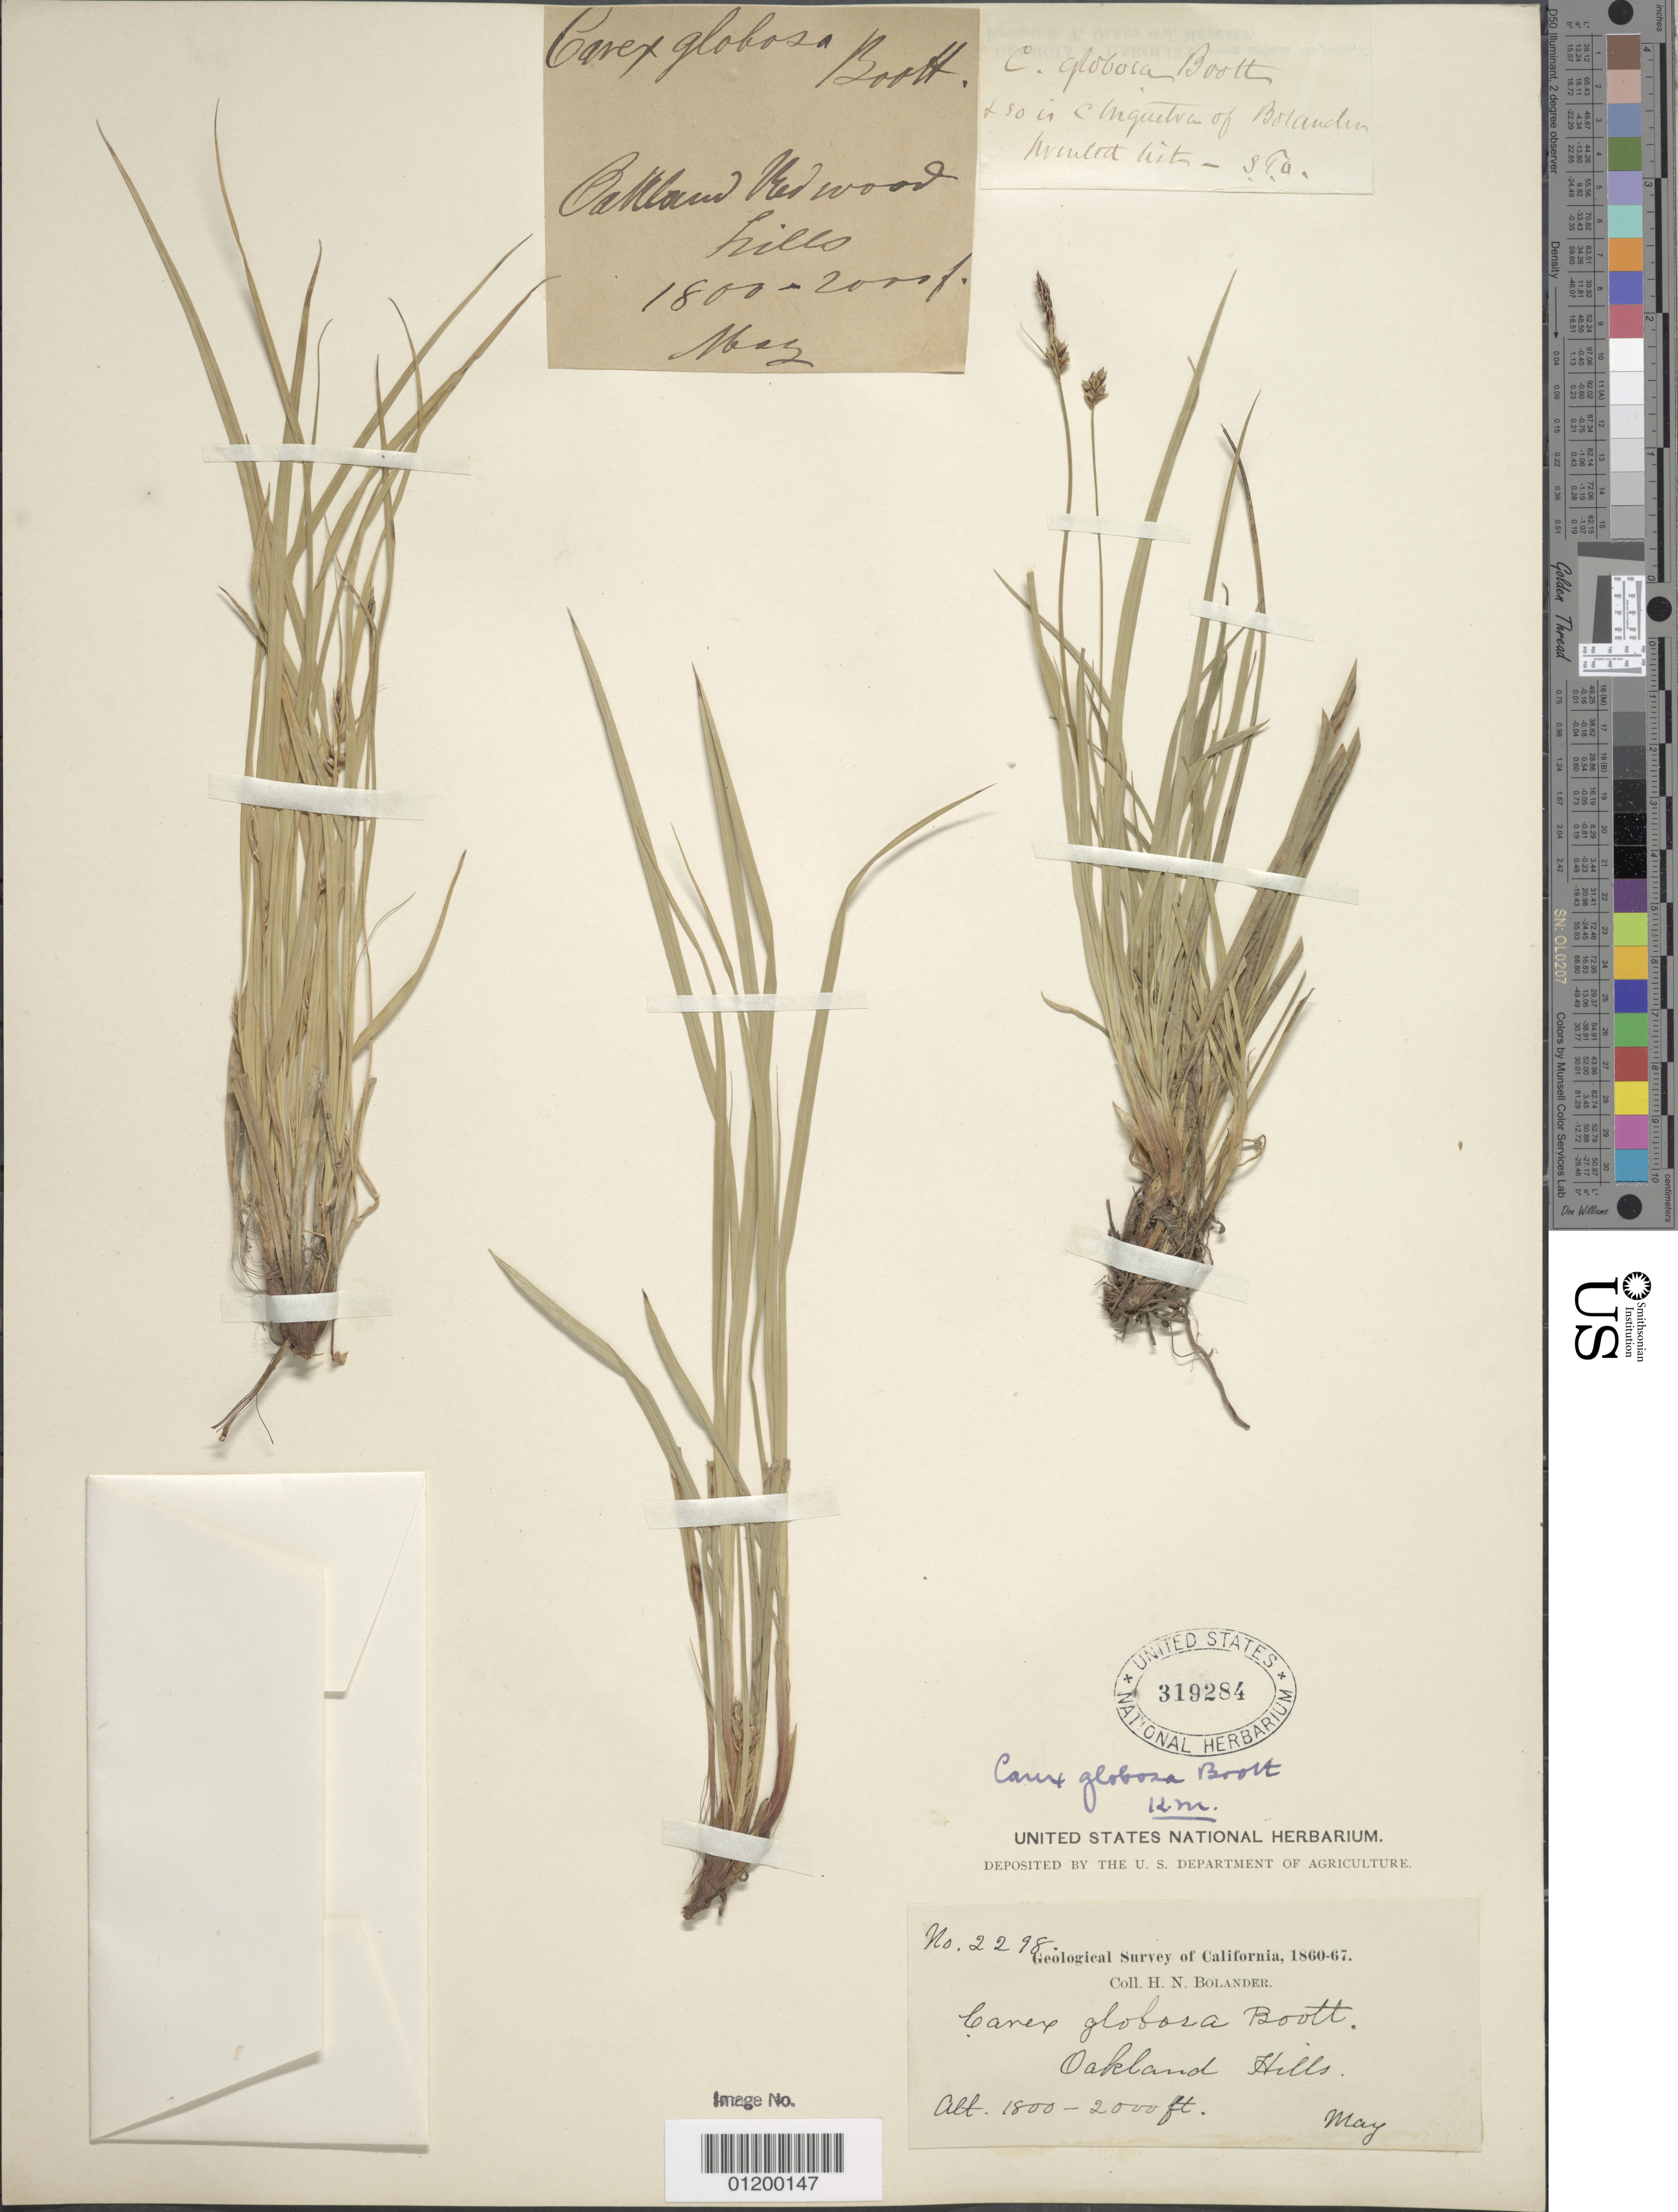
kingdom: Plantae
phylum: Tracheophyta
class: Liliopsida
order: Poales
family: Cyperaceae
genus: Carex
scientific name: Carex globosa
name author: Boott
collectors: H. Bolander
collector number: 2298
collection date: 1860-05/1867-05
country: United States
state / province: California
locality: Okland Hills.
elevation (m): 549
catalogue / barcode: US 319284